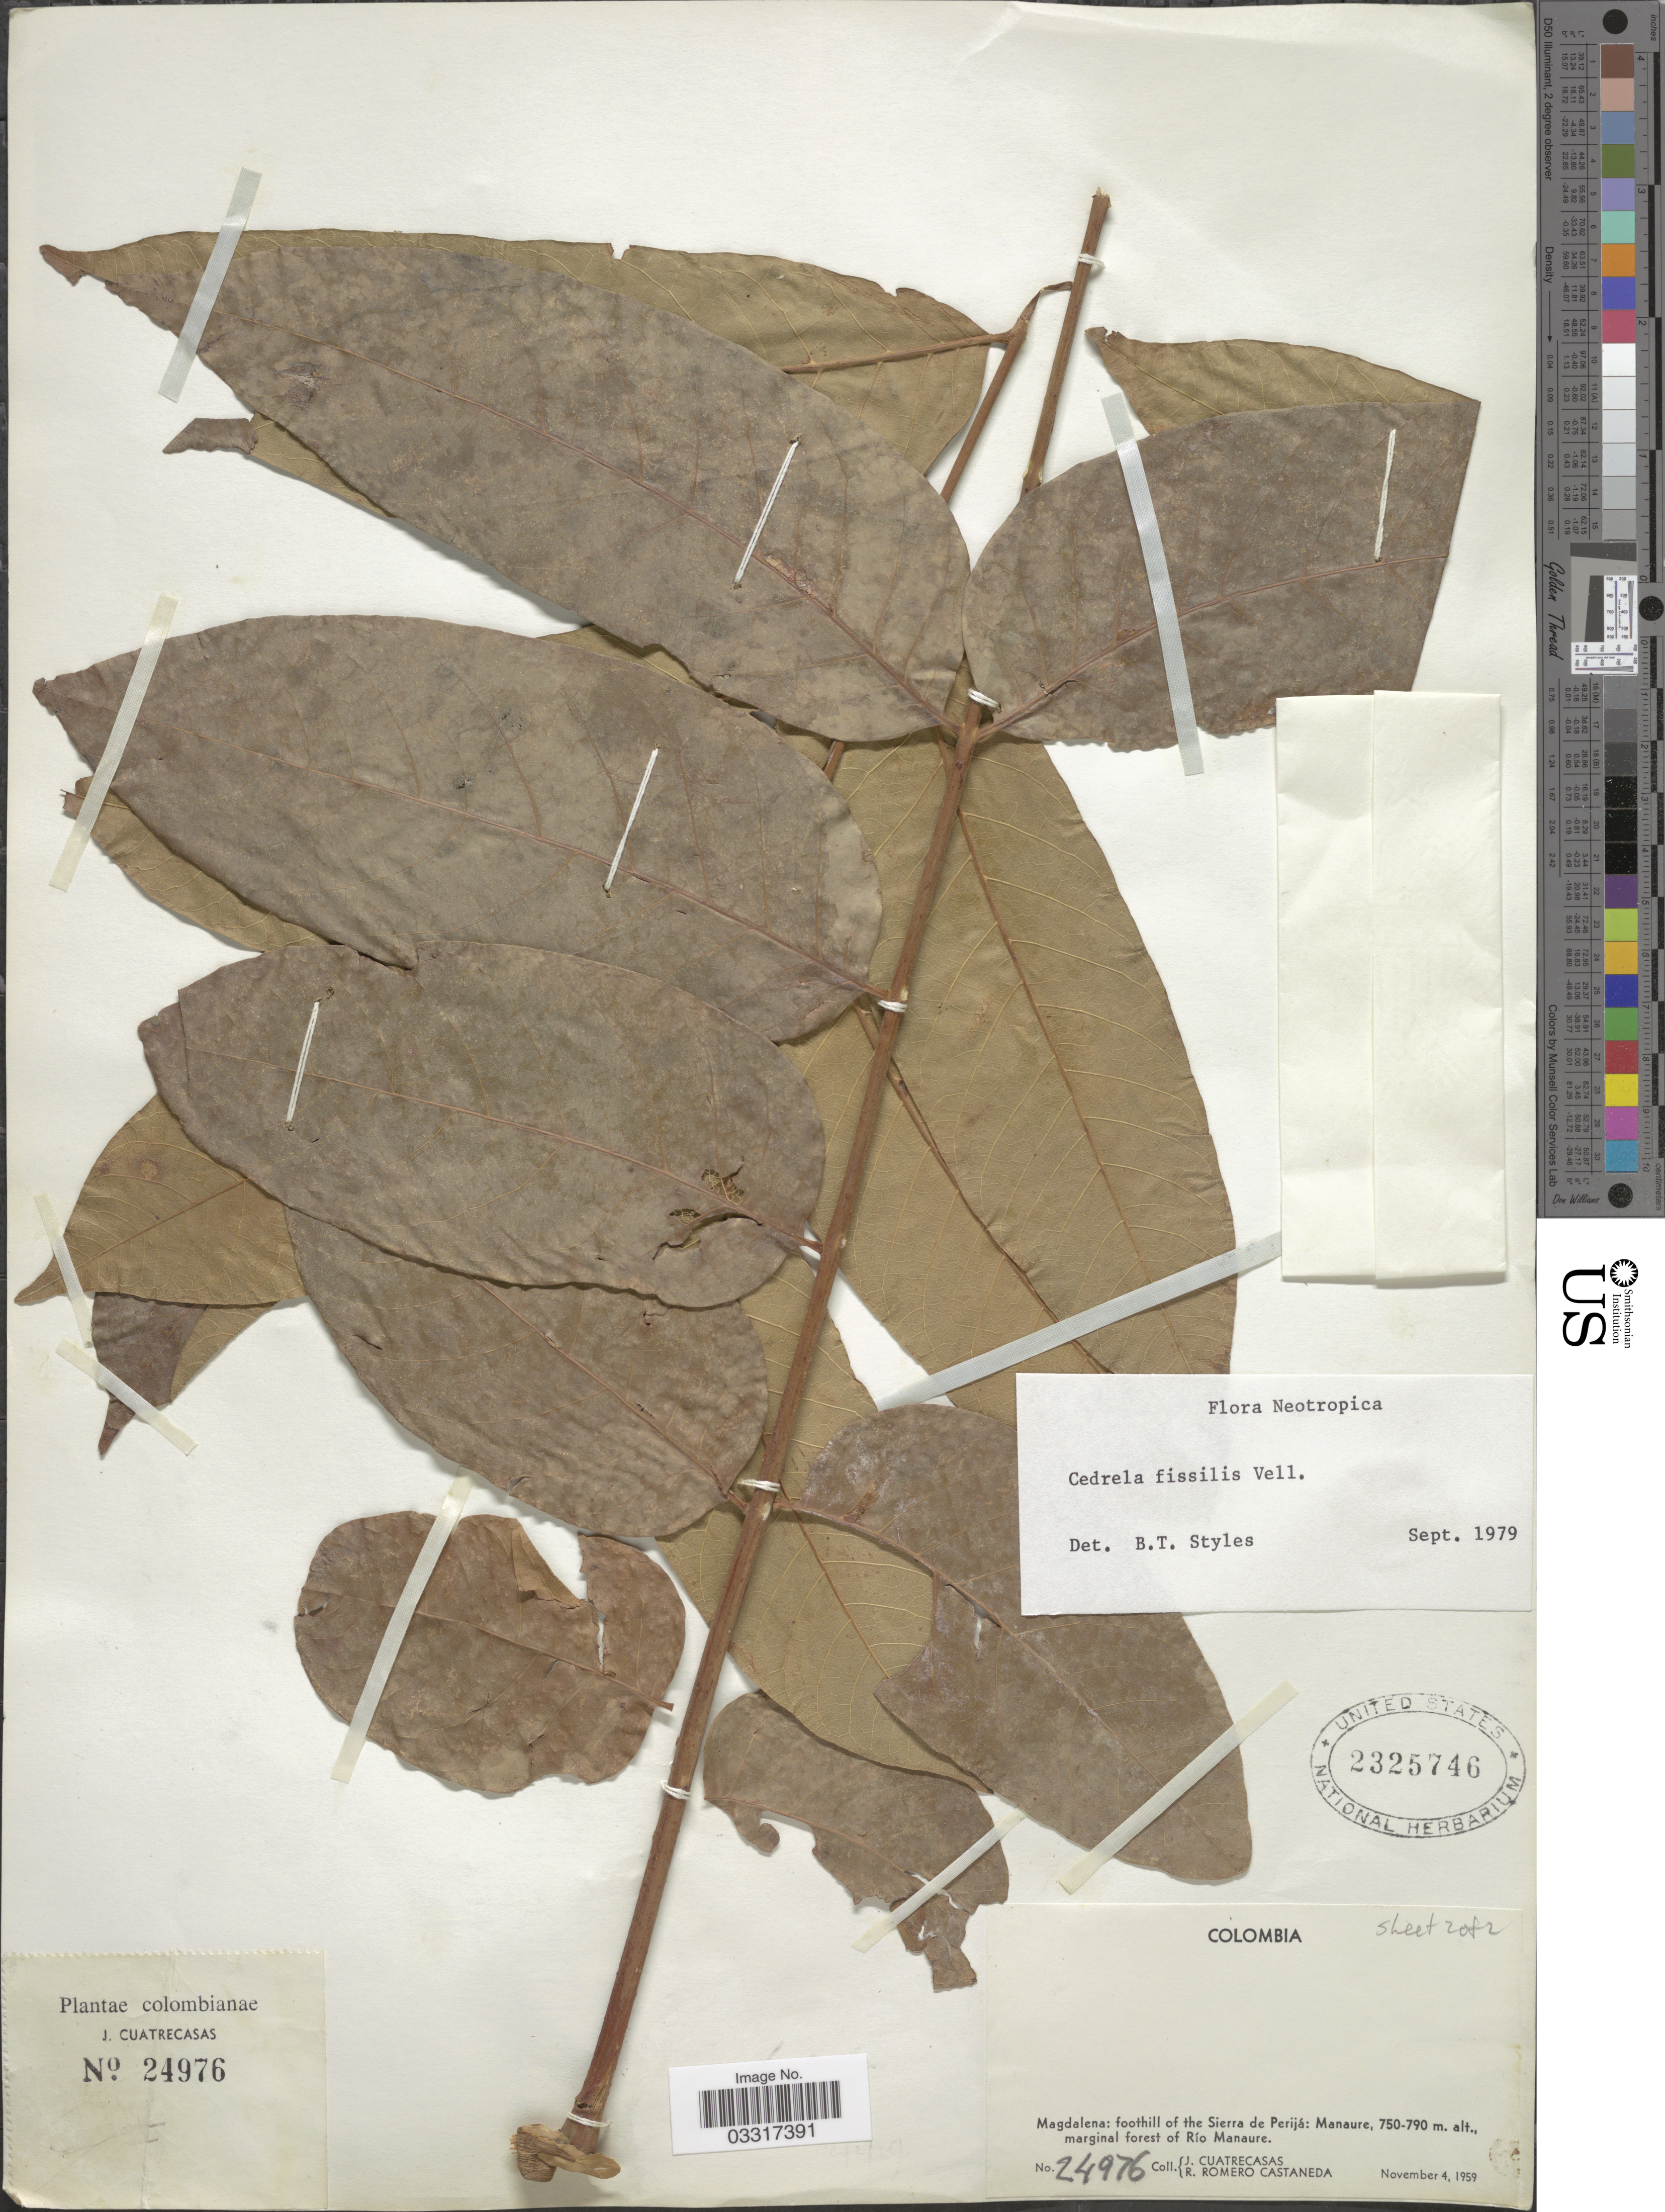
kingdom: Plantae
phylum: Tracheophyta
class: Magnoliopsida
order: Sapindales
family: Meliaceae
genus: Cedrela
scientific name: Cedrela fissilis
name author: Vell.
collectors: J. Cuatrecasas & R. Romero Castañeda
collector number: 24976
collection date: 1959-11-04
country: Colombia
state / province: Magdalena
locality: Foothill of the Sierra de Perijá: Manaure, marginal forest of Río Manaure.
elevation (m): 750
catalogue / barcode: US 2325746